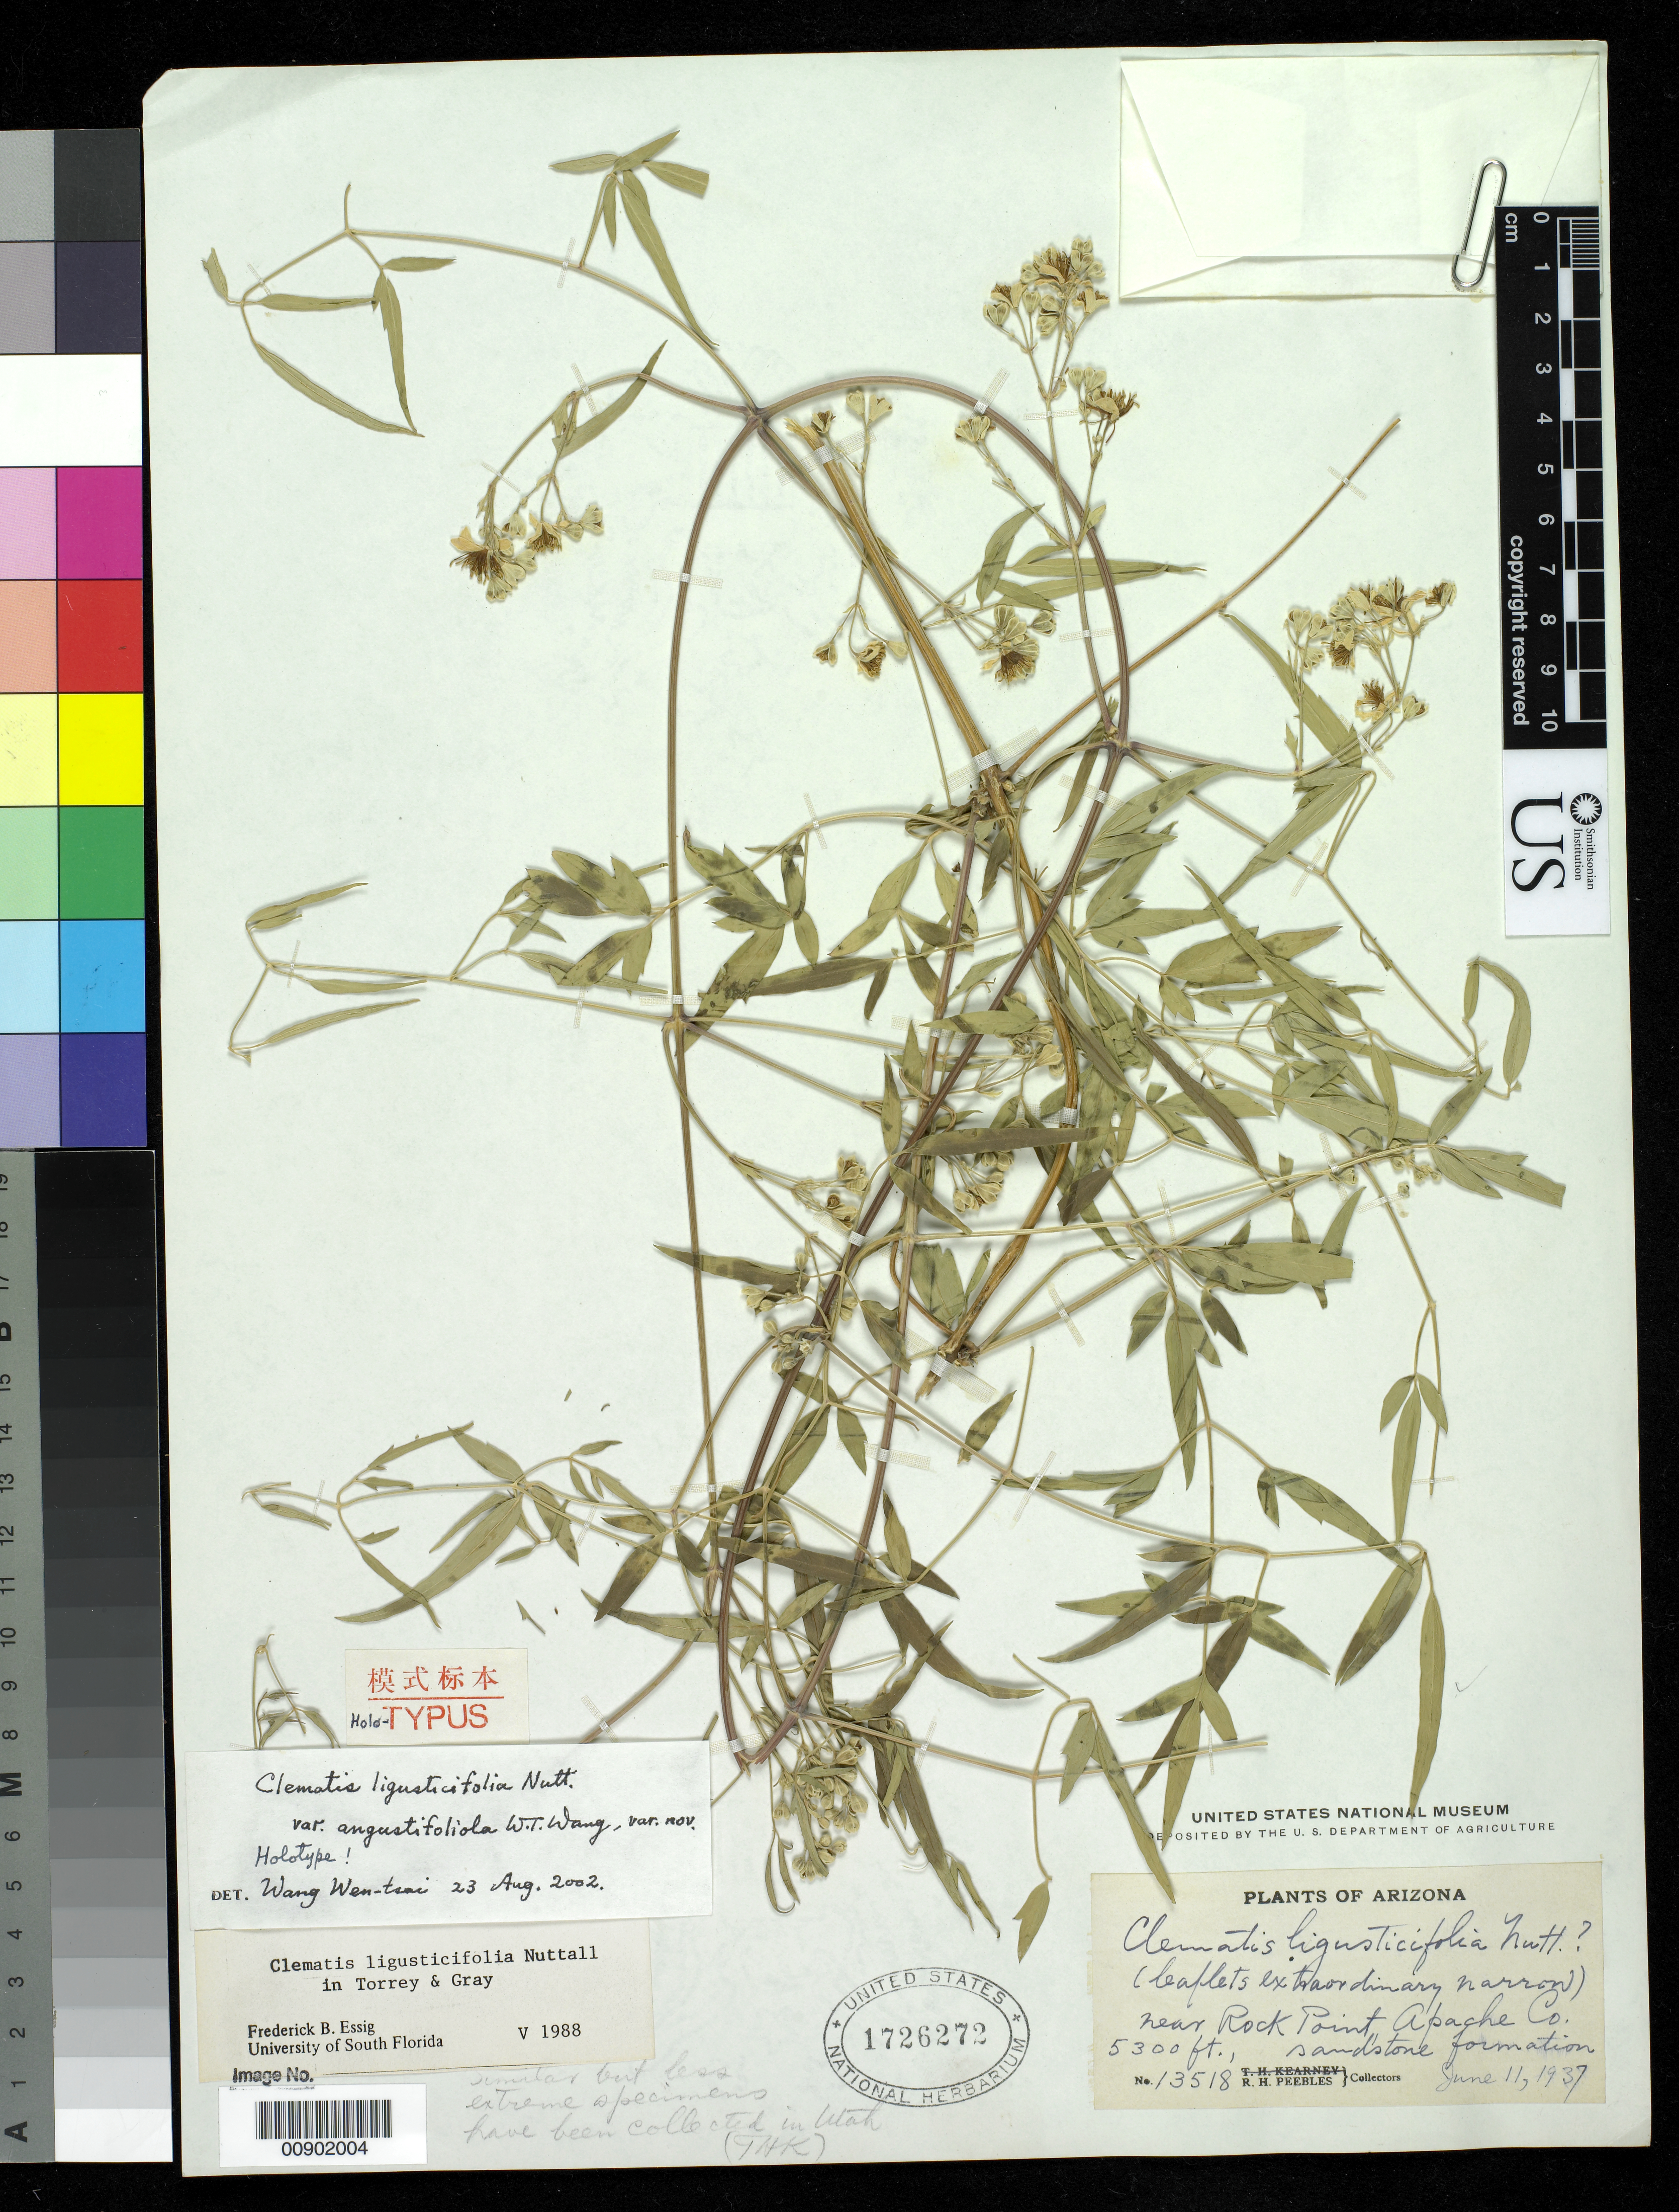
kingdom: Plantae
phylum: Tracheophyta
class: Magnoliopsida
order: Ranunculales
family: Ranunculaceae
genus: Clematis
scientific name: Clematis ligusticifolia var. angustifoliola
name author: W.T. Wang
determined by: Wang, W. T.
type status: Holotype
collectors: R. H. Peebles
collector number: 13518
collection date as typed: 11 Jun 1937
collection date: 1937-06-11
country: United States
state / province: Arizona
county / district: Apache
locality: Near Rock Point, Apache Co.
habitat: Sandstone formation.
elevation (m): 1615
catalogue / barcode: US 1726272